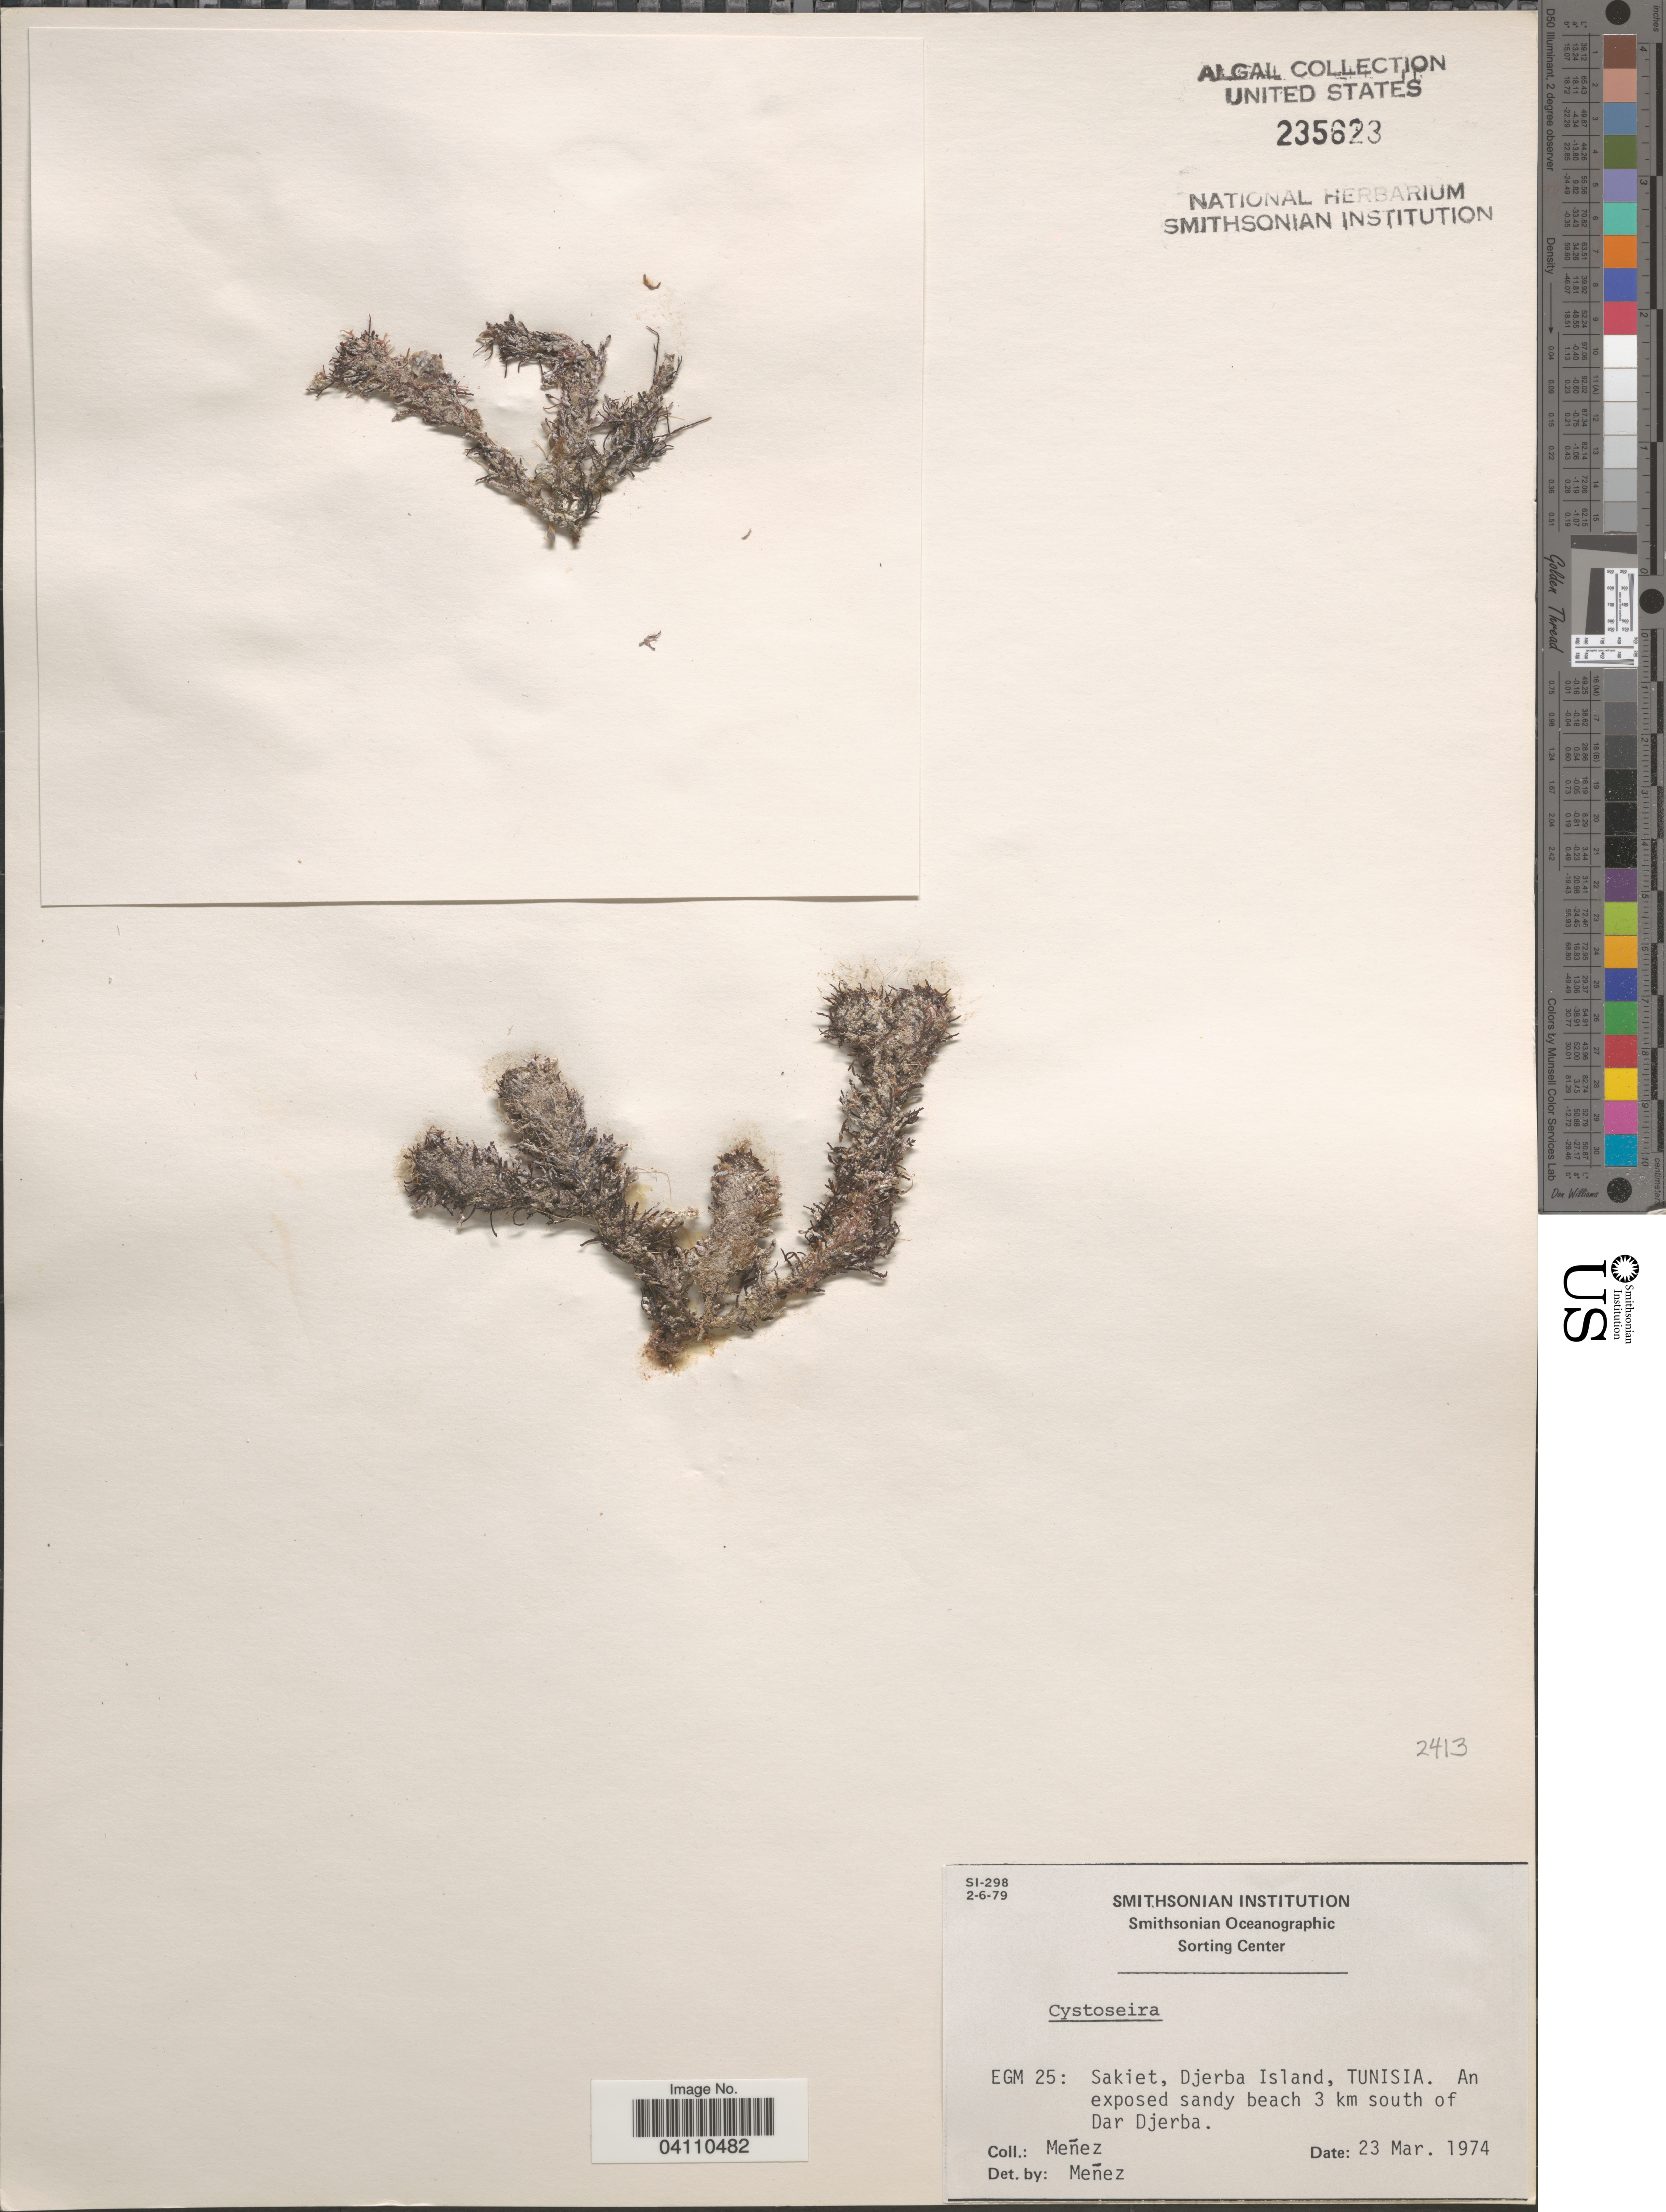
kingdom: Chromista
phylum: Ochrophyta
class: Phaeophyceae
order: Fucales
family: Sargassaceae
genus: Cystoseira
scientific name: Cystoseira sp.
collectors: Menez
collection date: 1974-03-23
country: Tunisia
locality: EGM 25: Sakiet, Djerba Island, Tunisia. An exposed sandy beach 3 km south of Dar Djerba.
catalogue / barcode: US 235623